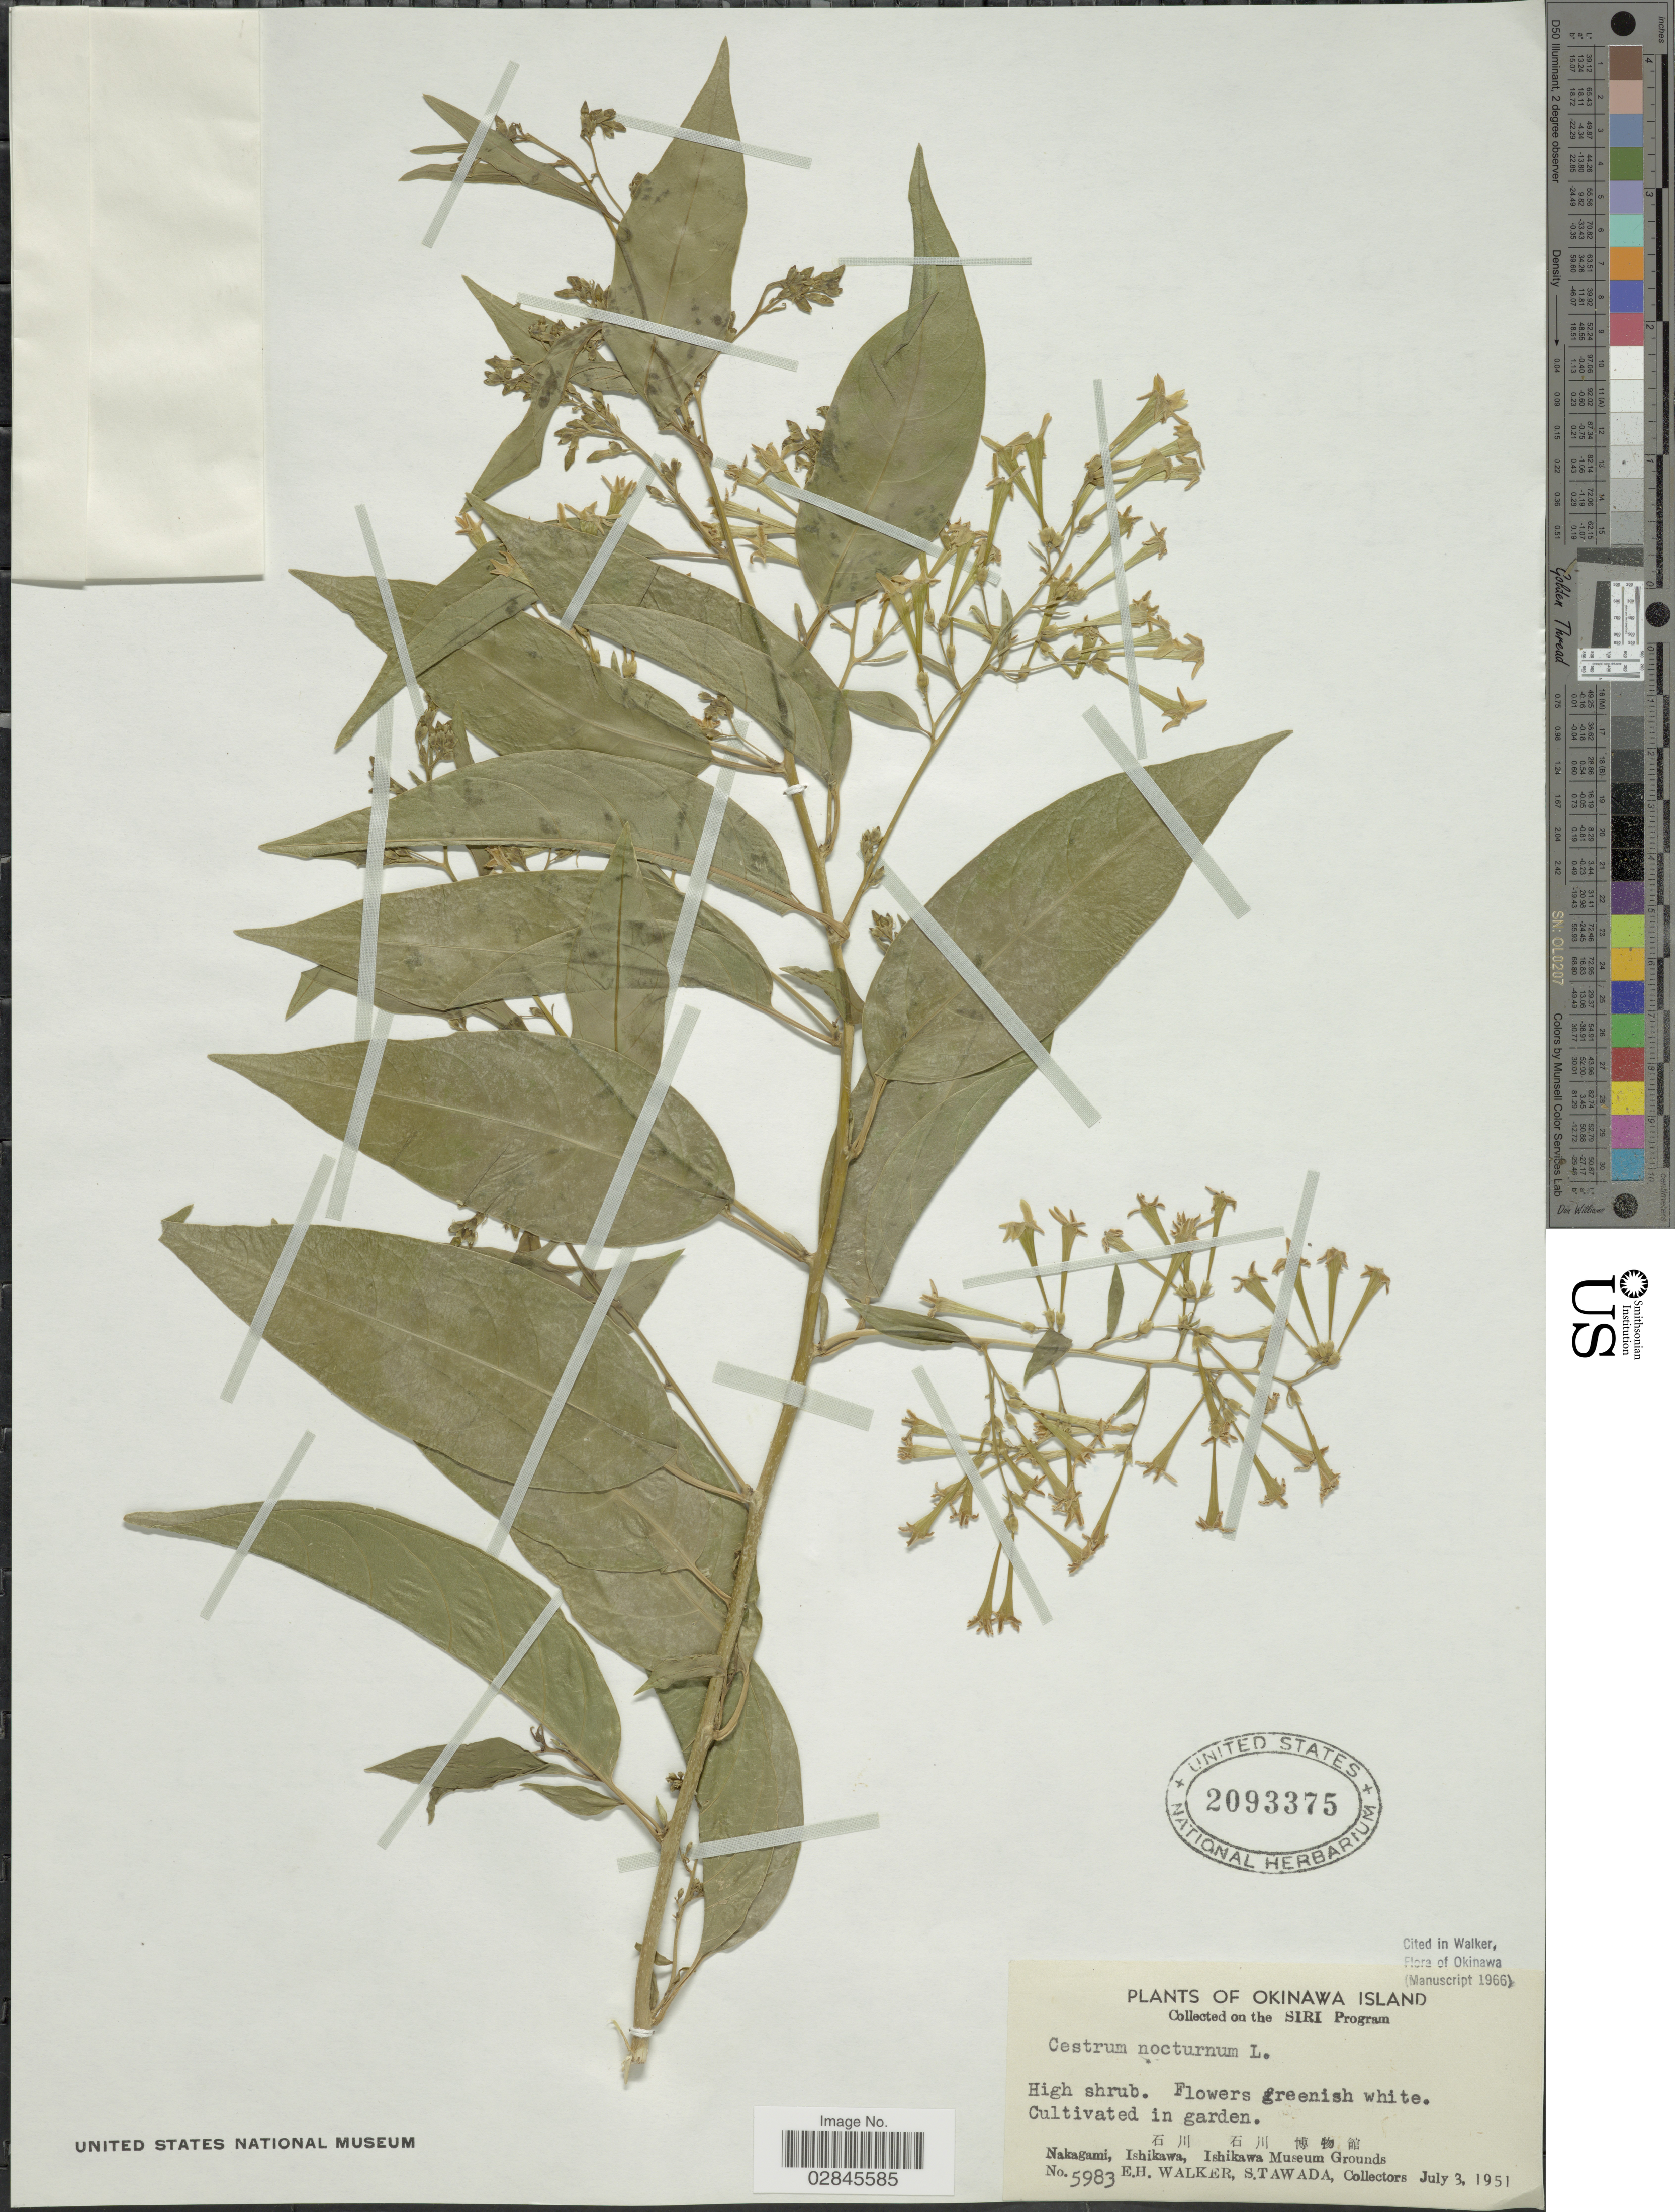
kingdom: Plantae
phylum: Tracheophyta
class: Magnoliopsida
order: Solanales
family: Solanaceae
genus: Cestrum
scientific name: Cestrum nocturnum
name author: L.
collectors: E. H. Walker & S. Tawada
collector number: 5983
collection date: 1951-07-03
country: Japan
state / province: Okinawa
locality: Okinawa Island. Nakagami, Ishikawa, Ishikawa Museum Grounds.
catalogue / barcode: US 2093375